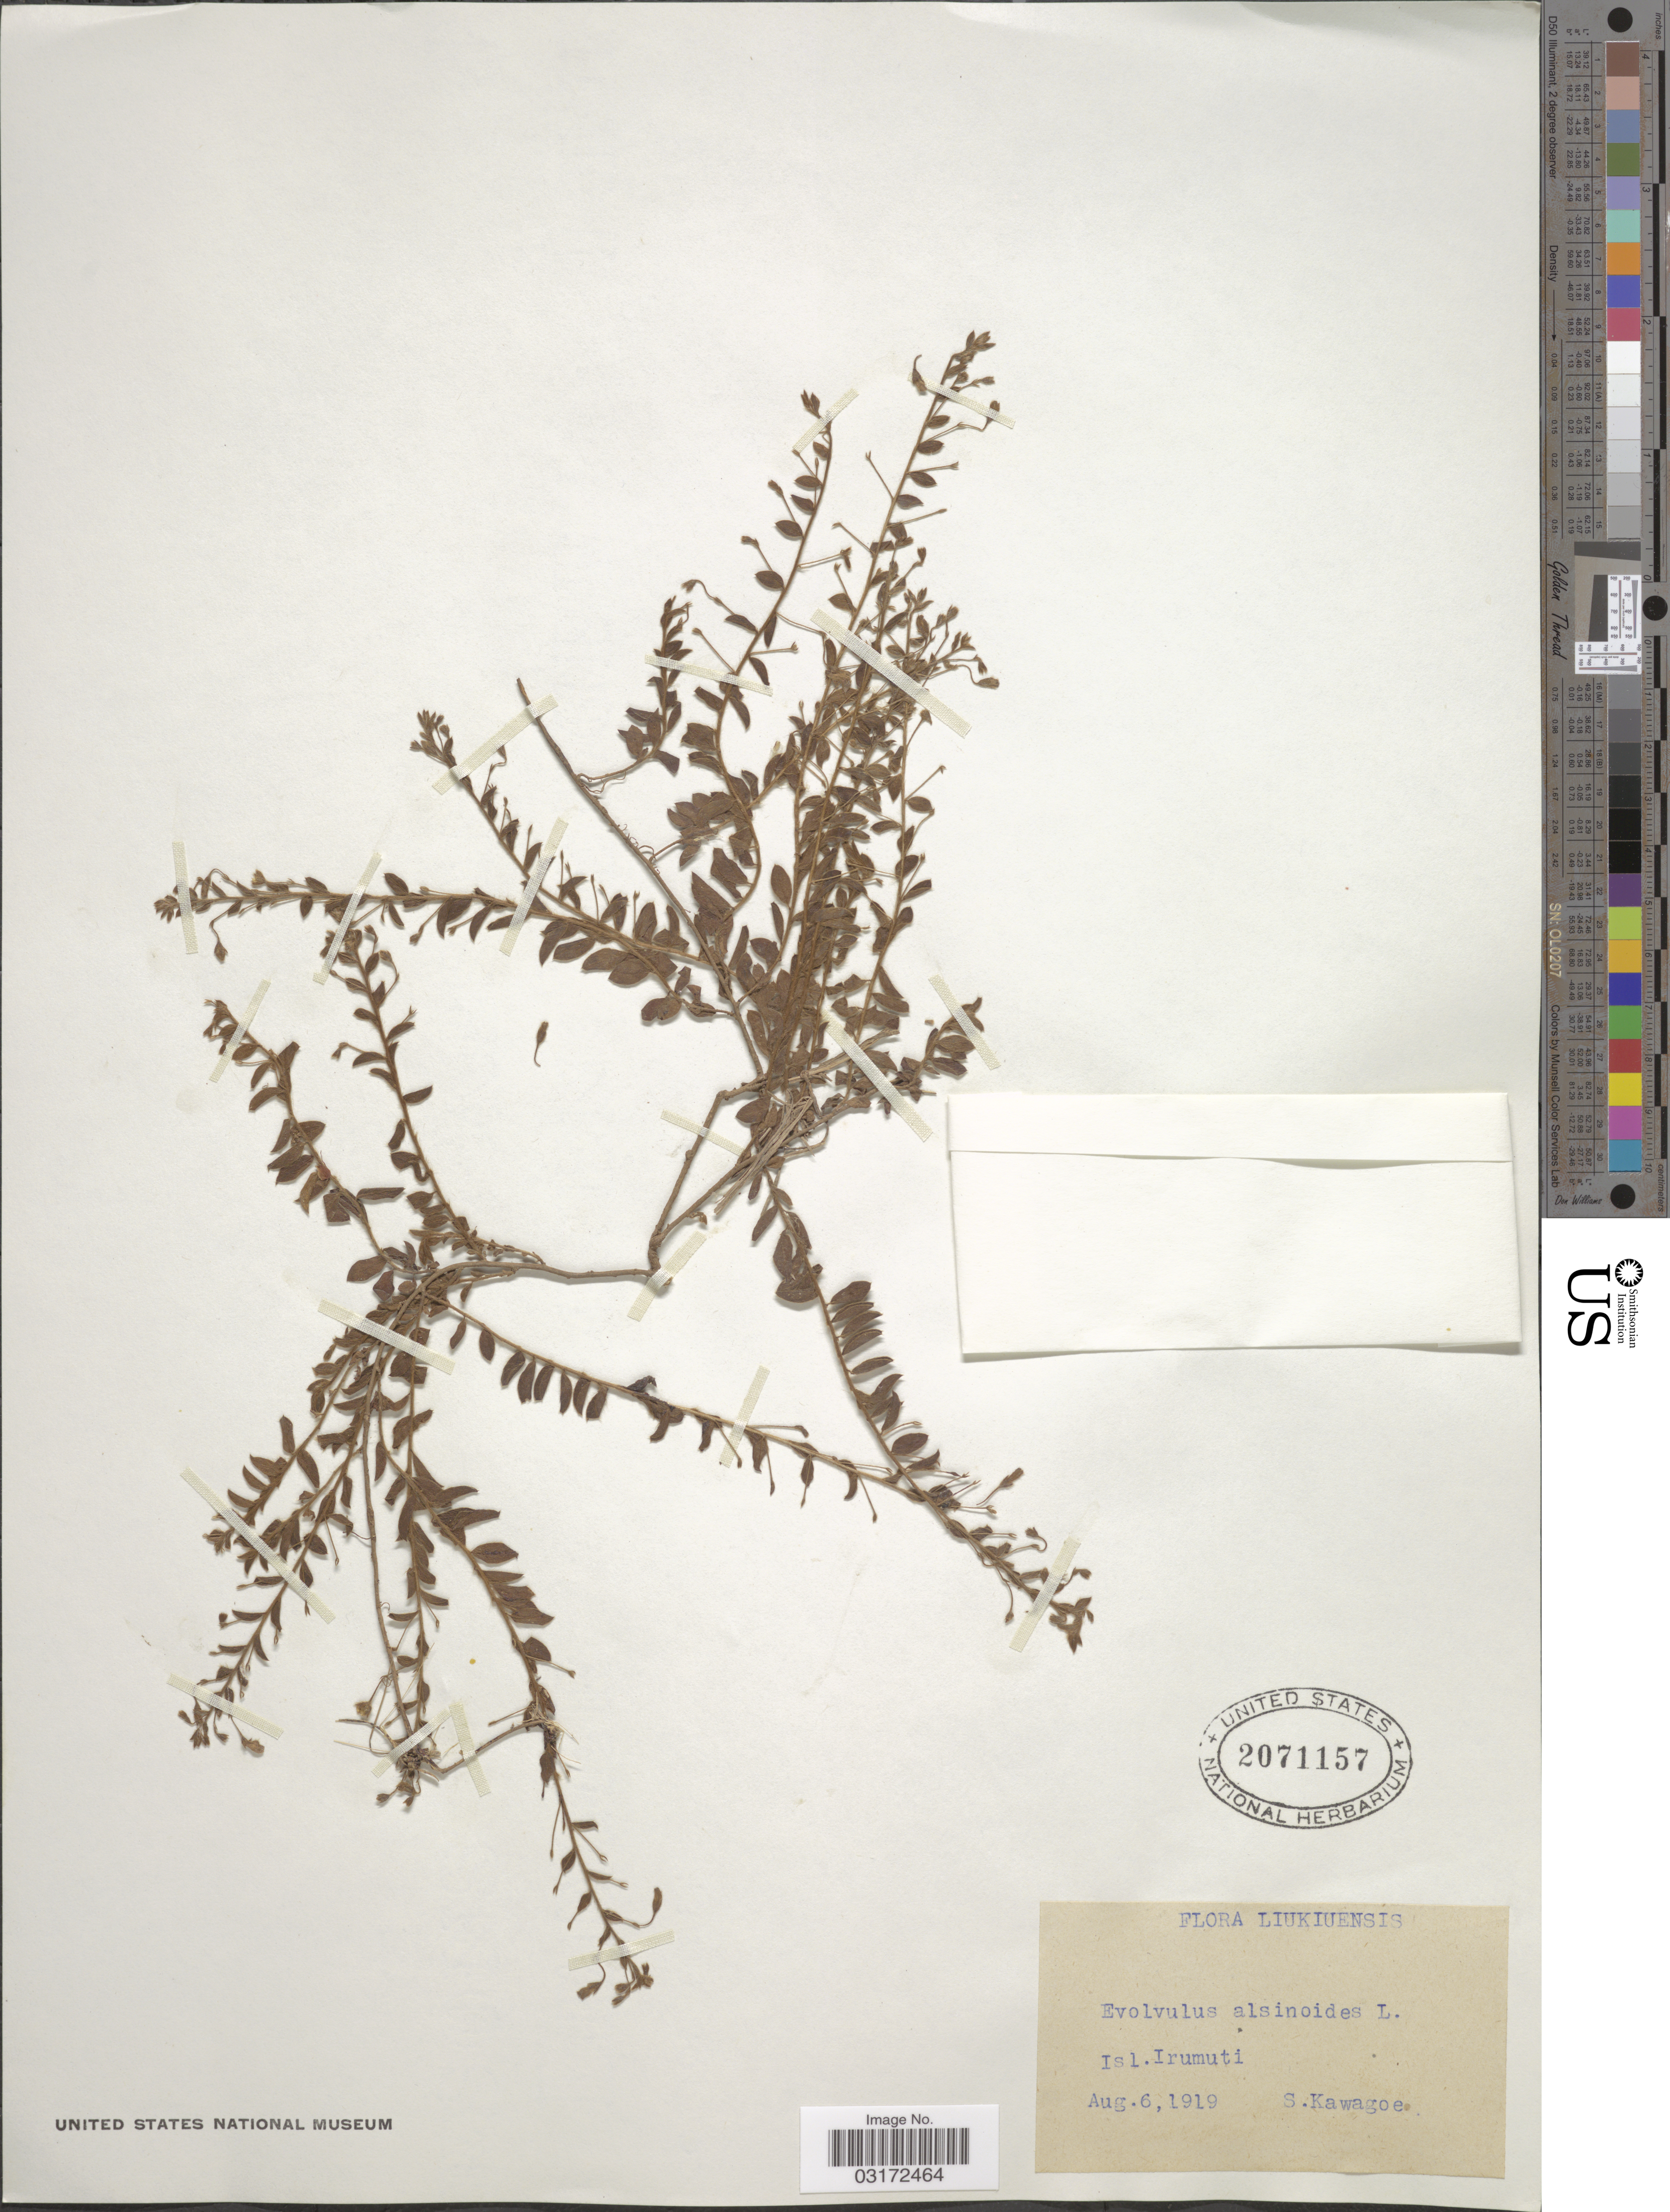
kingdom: Plantae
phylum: Tracheophyta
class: Magnoliopsida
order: Solanales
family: Convolvulaceae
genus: Evolvulus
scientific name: Evolvulus alsinoides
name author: (L.) L.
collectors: S. Kawagoe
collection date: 1919-08-06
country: Japan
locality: Liukiuensis. Isl. Irumuti.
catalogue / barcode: US 2071157